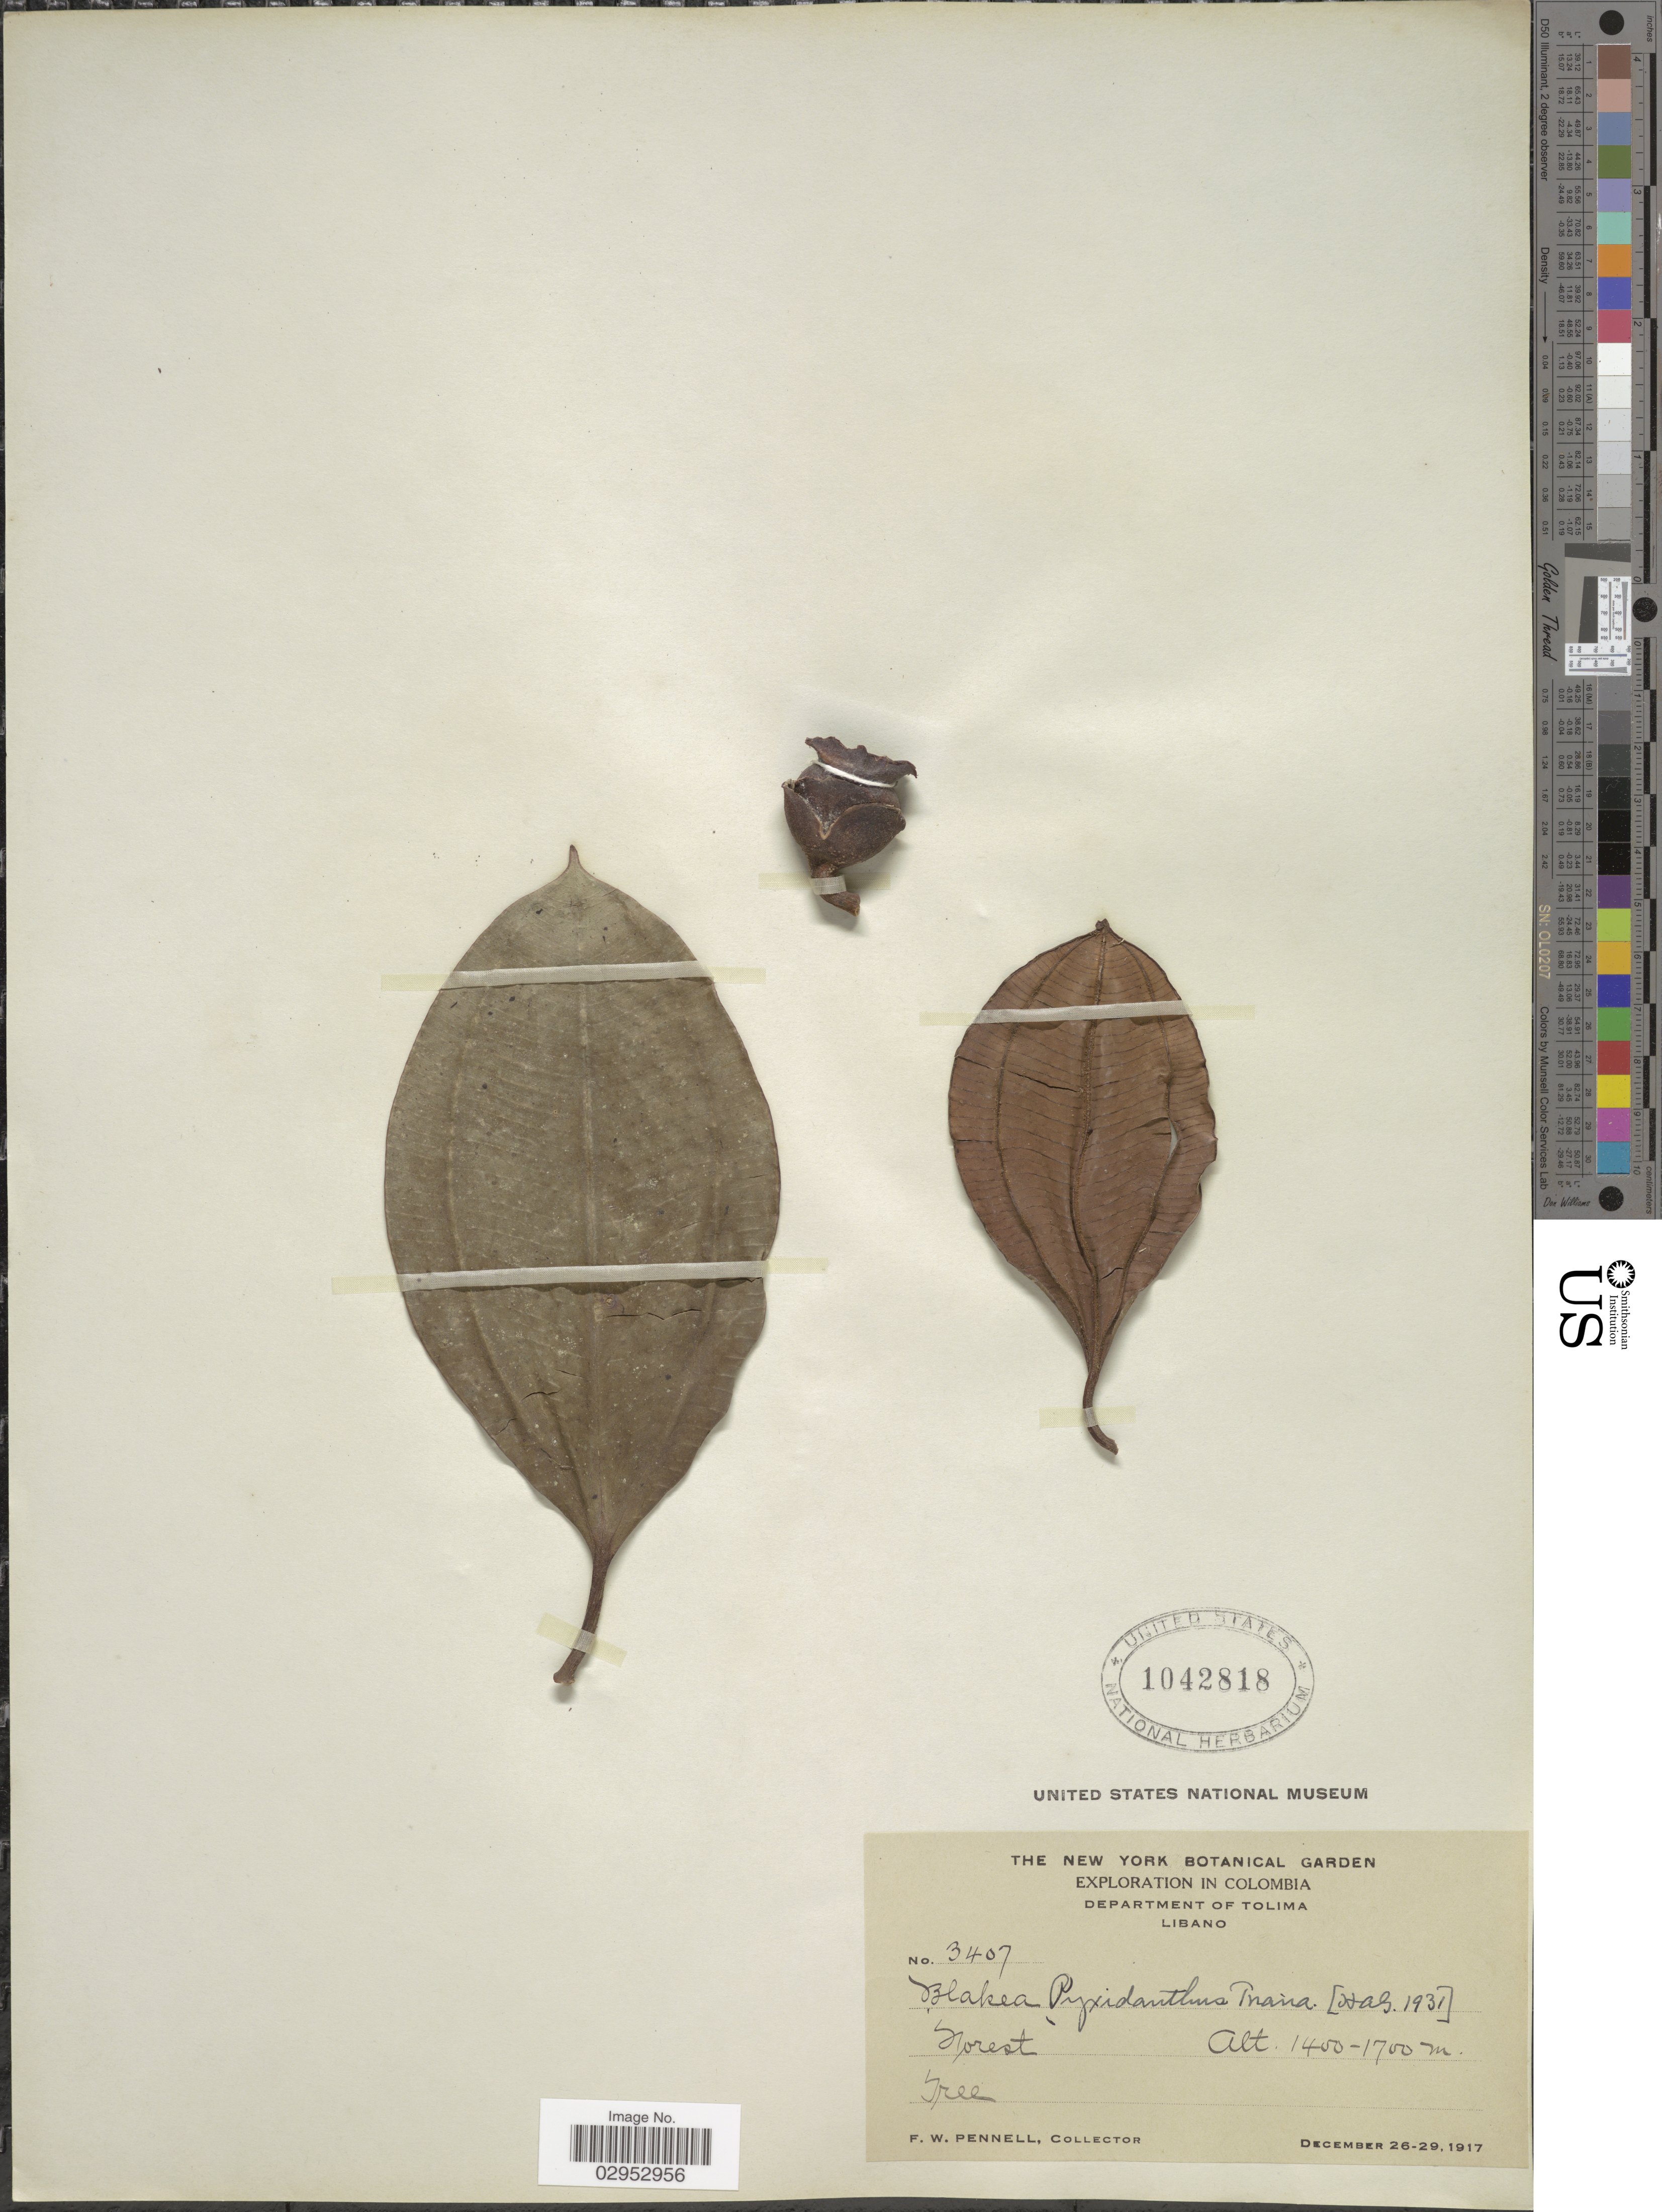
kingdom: Plantae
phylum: Tracheophyta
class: Magnoliopsida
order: Myrtales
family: Melastomataceae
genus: Blakea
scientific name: Blakea cuatrecasii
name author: Gleason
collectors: F. W. Pennell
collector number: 3407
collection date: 1917-12-26/1917-12-29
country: Colombia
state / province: Tolima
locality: Department of Tolima, Libano.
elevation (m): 1400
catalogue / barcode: US 1042818